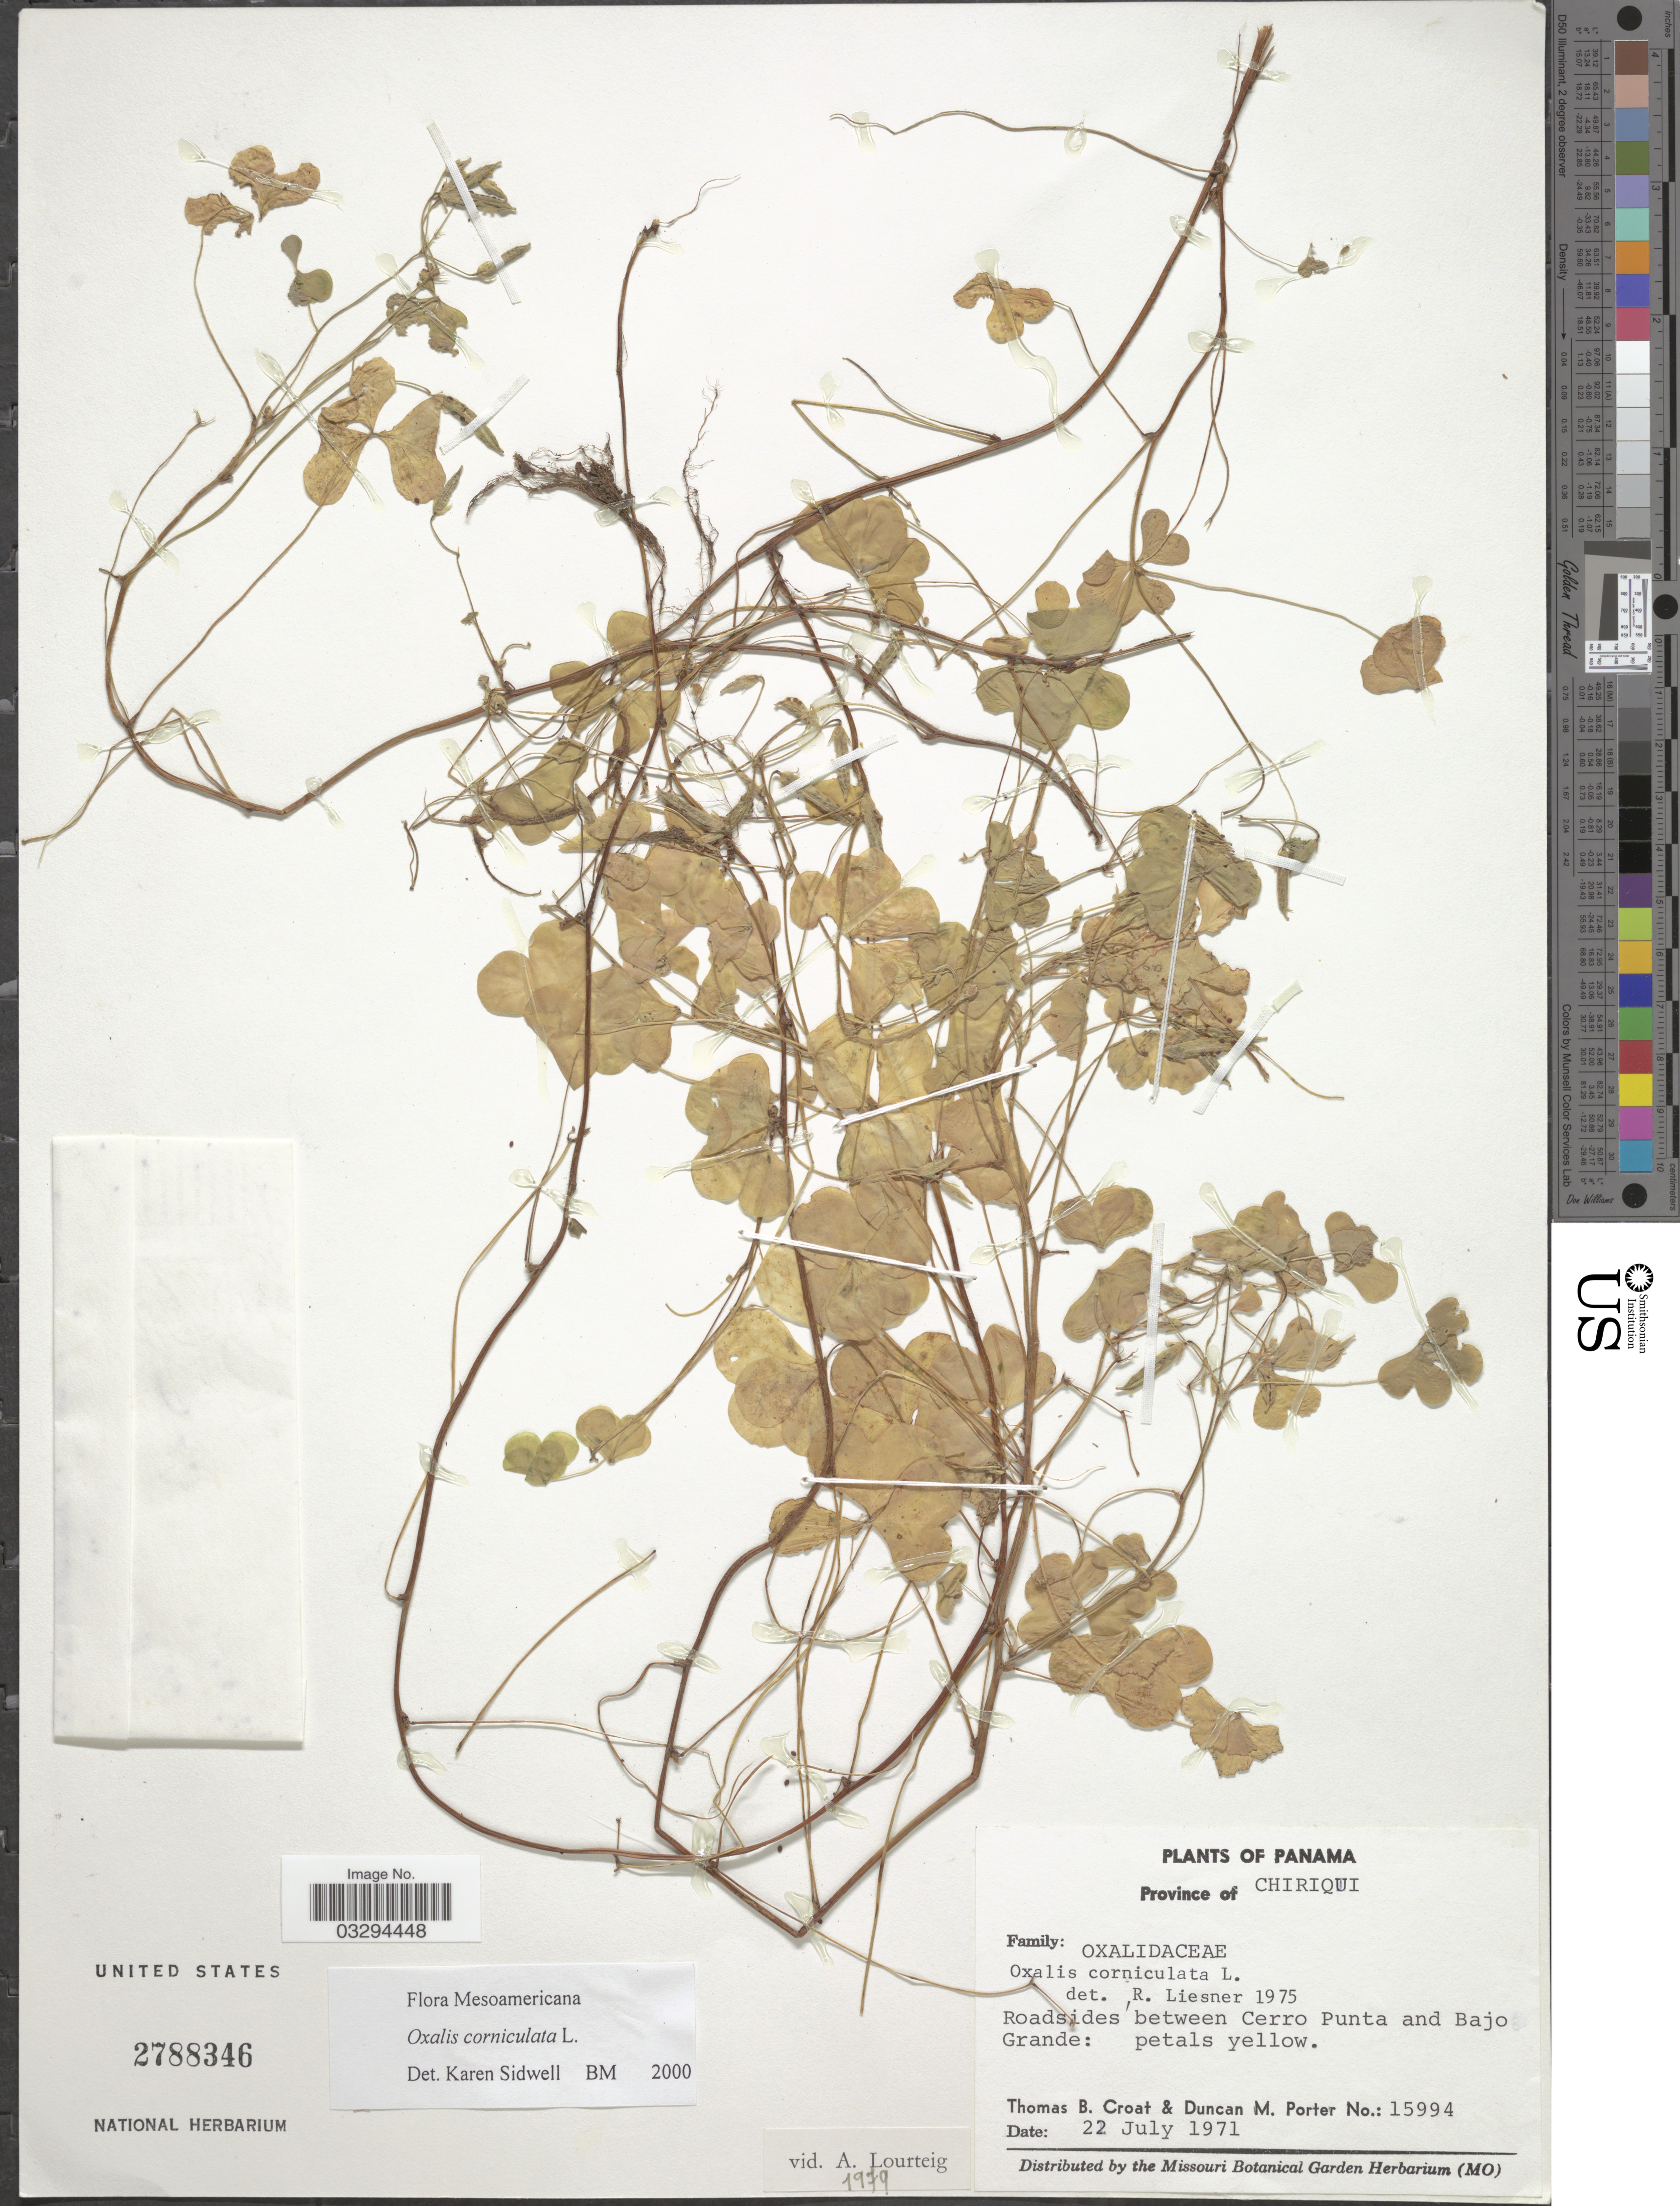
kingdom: Plantae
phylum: Tracheophyta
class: Magnoliopsida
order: Oxalidales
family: Oxalidaceae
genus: Oxalis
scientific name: Oxalis corniculata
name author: L.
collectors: T. B. Croat & D. Porter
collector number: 15994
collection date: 1971-07-22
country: Panama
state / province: Chiriqui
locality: Roadsides, between Cerro Punta and Bajo Grande.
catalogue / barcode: US 2788346